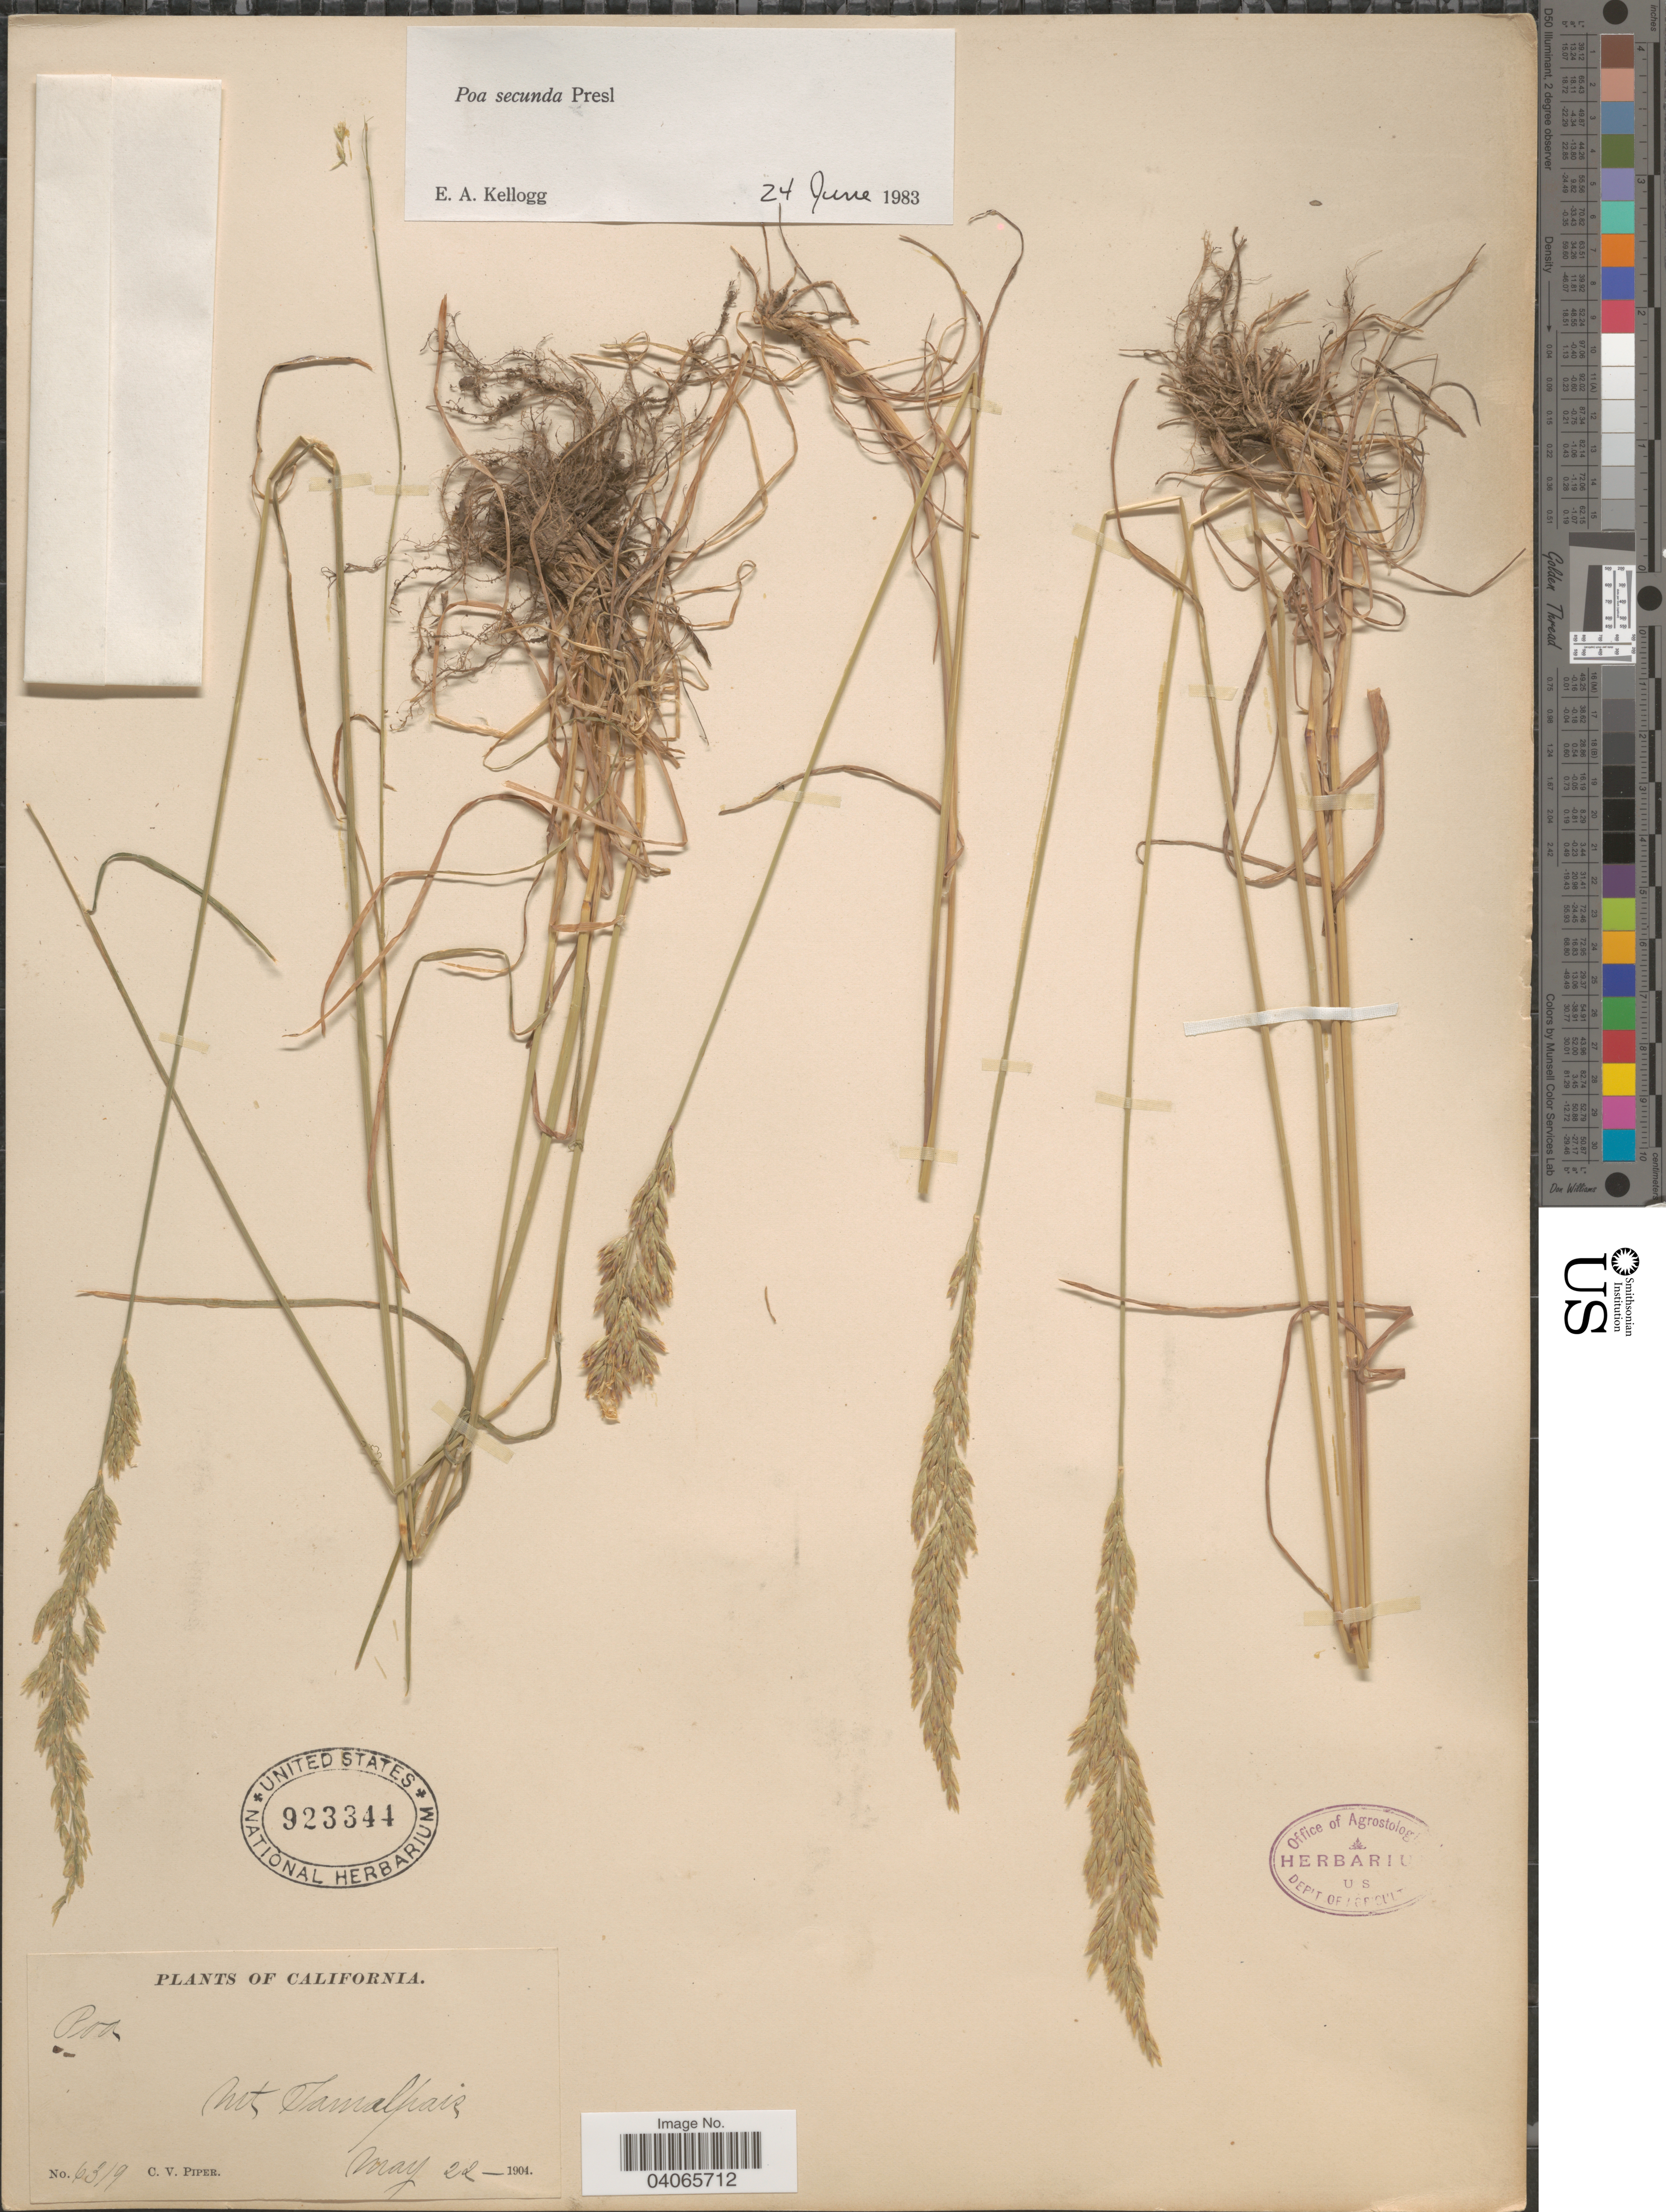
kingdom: Plantae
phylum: Tracheophyta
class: Liliopsida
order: Poales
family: Poaceae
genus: Poa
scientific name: Poa secunda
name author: J. Presl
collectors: C. V. Piper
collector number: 6319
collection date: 1904-05-22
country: United States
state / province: California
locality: Mt Tamalpais.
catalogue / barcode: US 923344